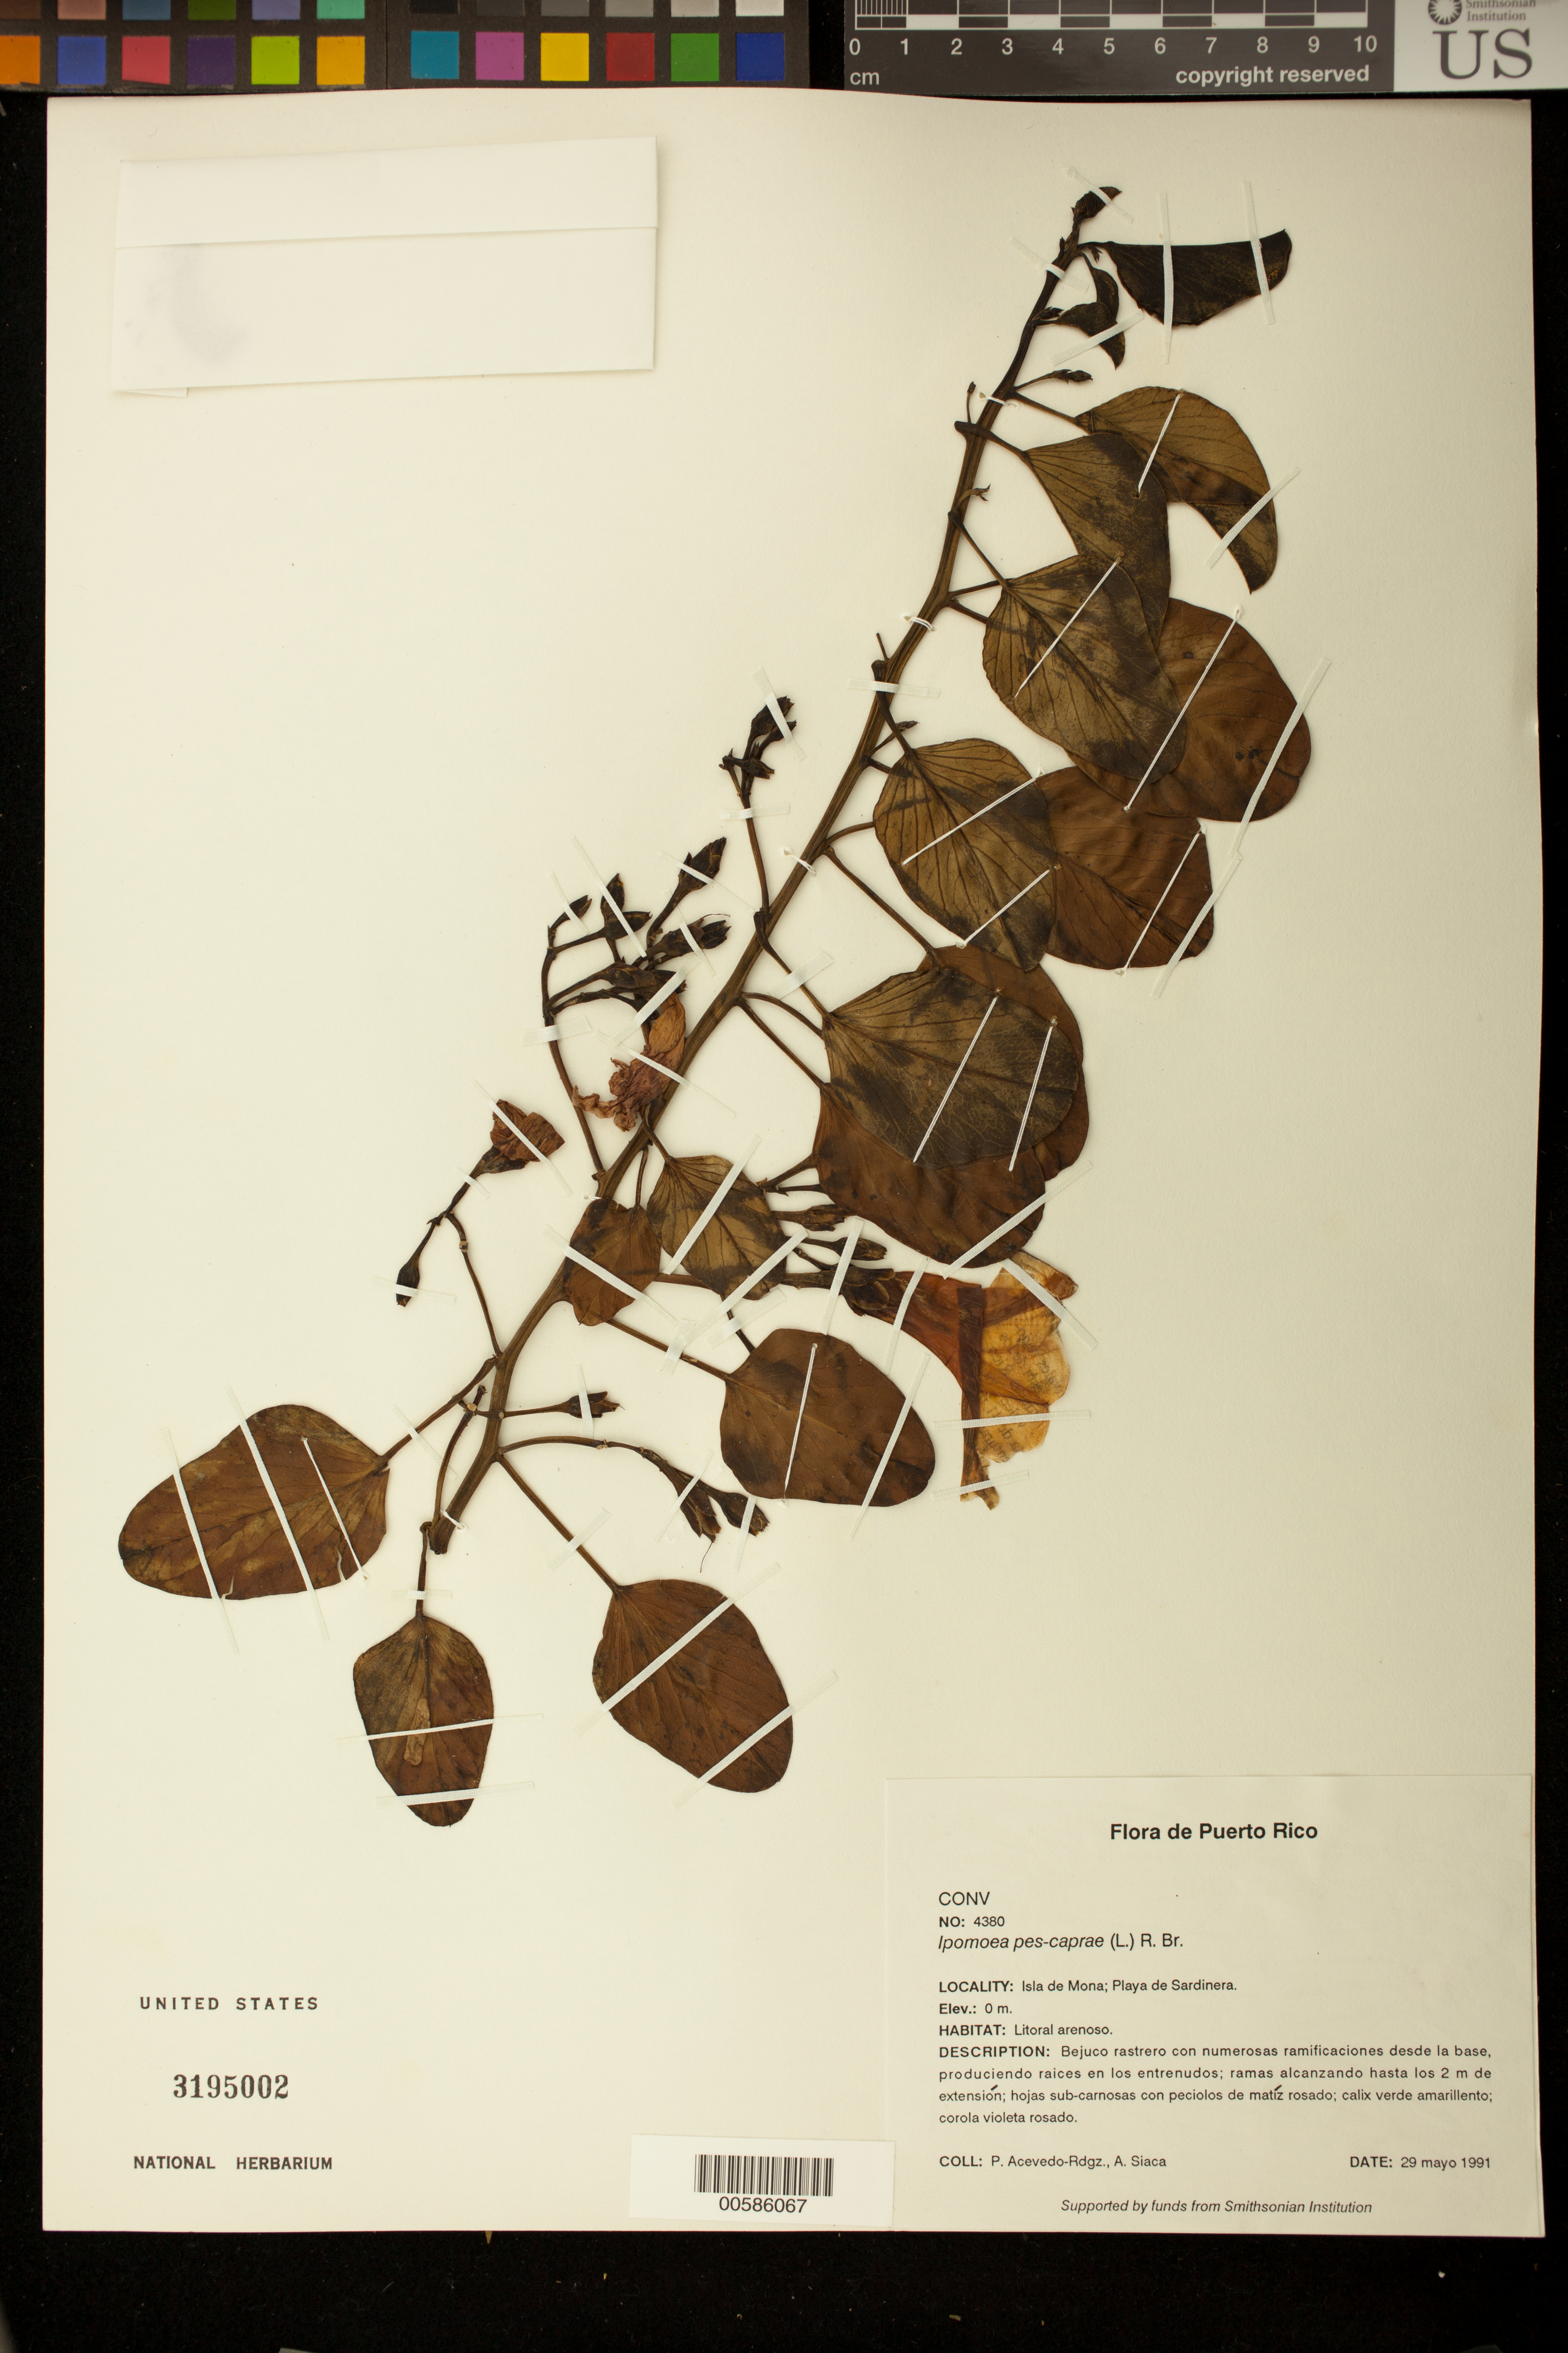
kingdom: Plantae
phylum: Tracheophyta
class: Magnoliopsida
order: Solanales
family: Convolvulaceae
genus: Ipomoea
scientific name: Ipomoea pes-caprae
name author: (L.) R. Br.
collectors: P. Acevedo-Rodr. & A. Siaca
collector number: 4380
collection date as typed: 29 May 1991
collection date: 1991-05-29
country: Puerto Rico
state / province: Mayaguëz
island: Mona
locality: Isla de Mona; Playa de Sardinera.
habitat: Litoral arenoso.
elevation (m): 0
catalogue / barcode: US 3195002